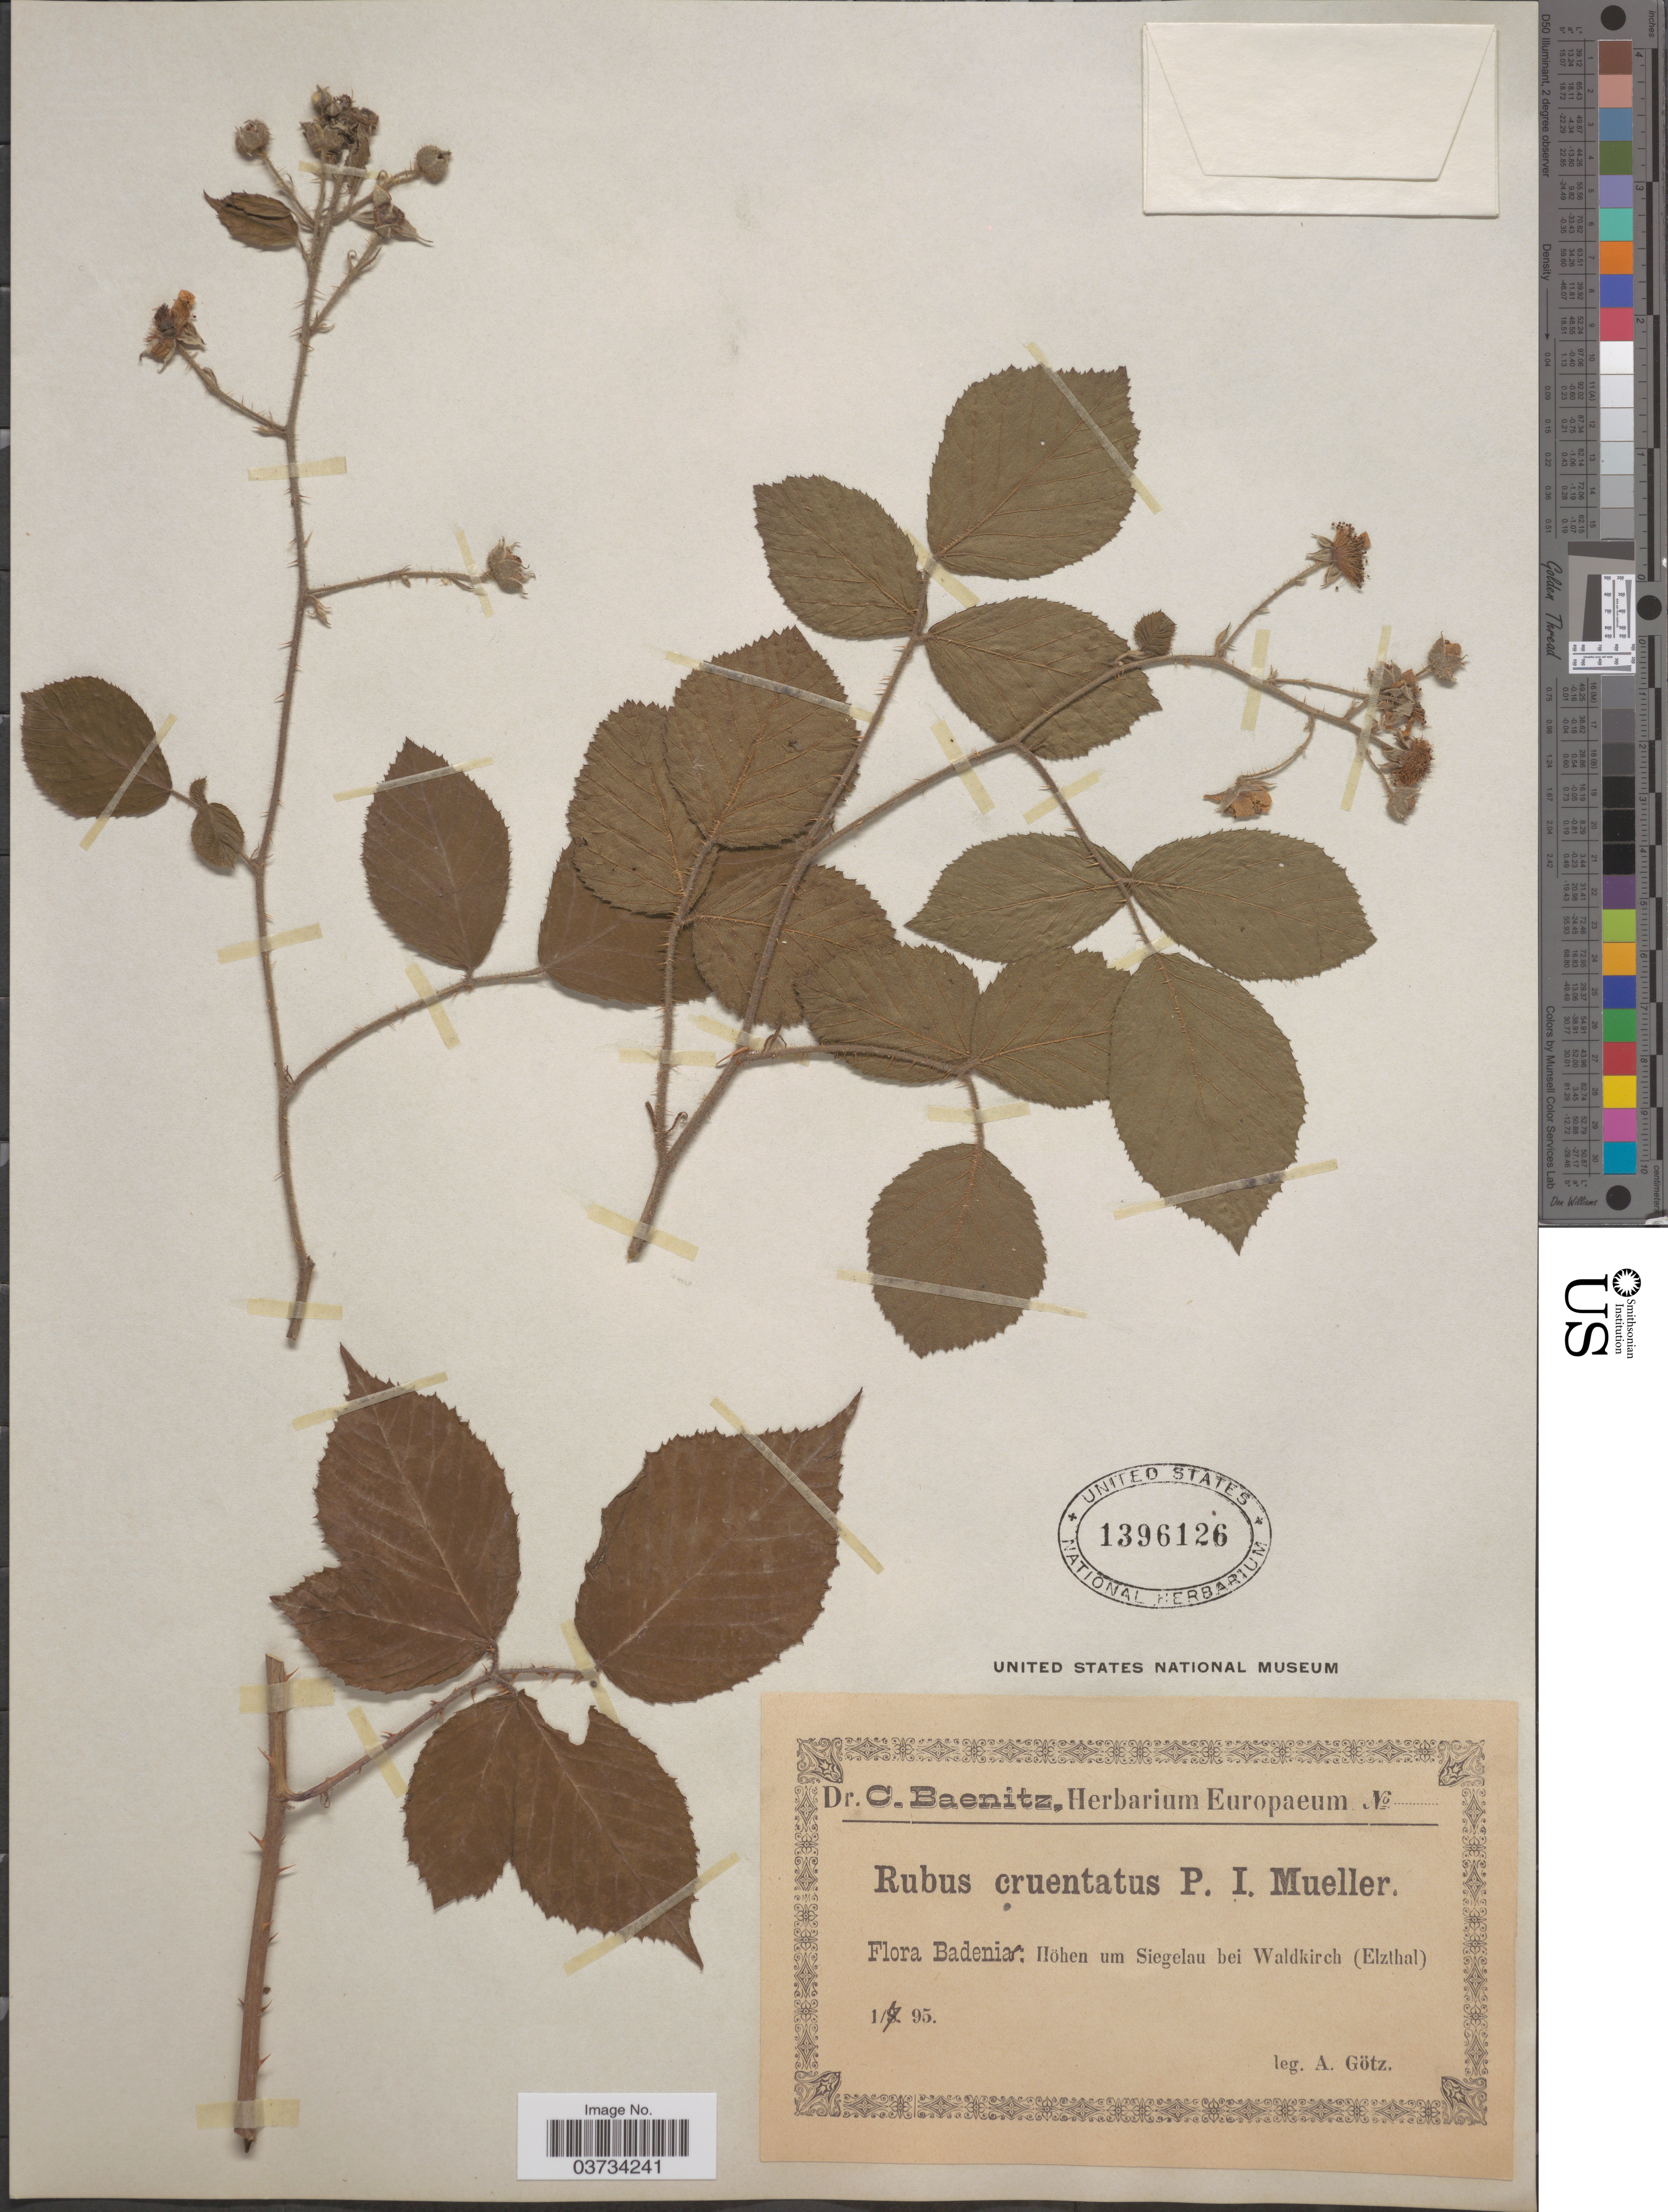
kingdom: Plantae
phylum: Tracheophyta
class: Magnoliopsida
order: Rosales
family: Rosaceae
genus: Rubus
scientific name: Rubus cruentatus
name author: P.J. Müll.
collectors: A. Götz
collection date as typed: Transcribed d/m/y: 1/7/95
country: Germany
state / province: Baden-Württemberg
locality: Badeniae: Höhen um Siegelau bei Waldkirch (Elzthal).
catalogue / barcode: US 1396126